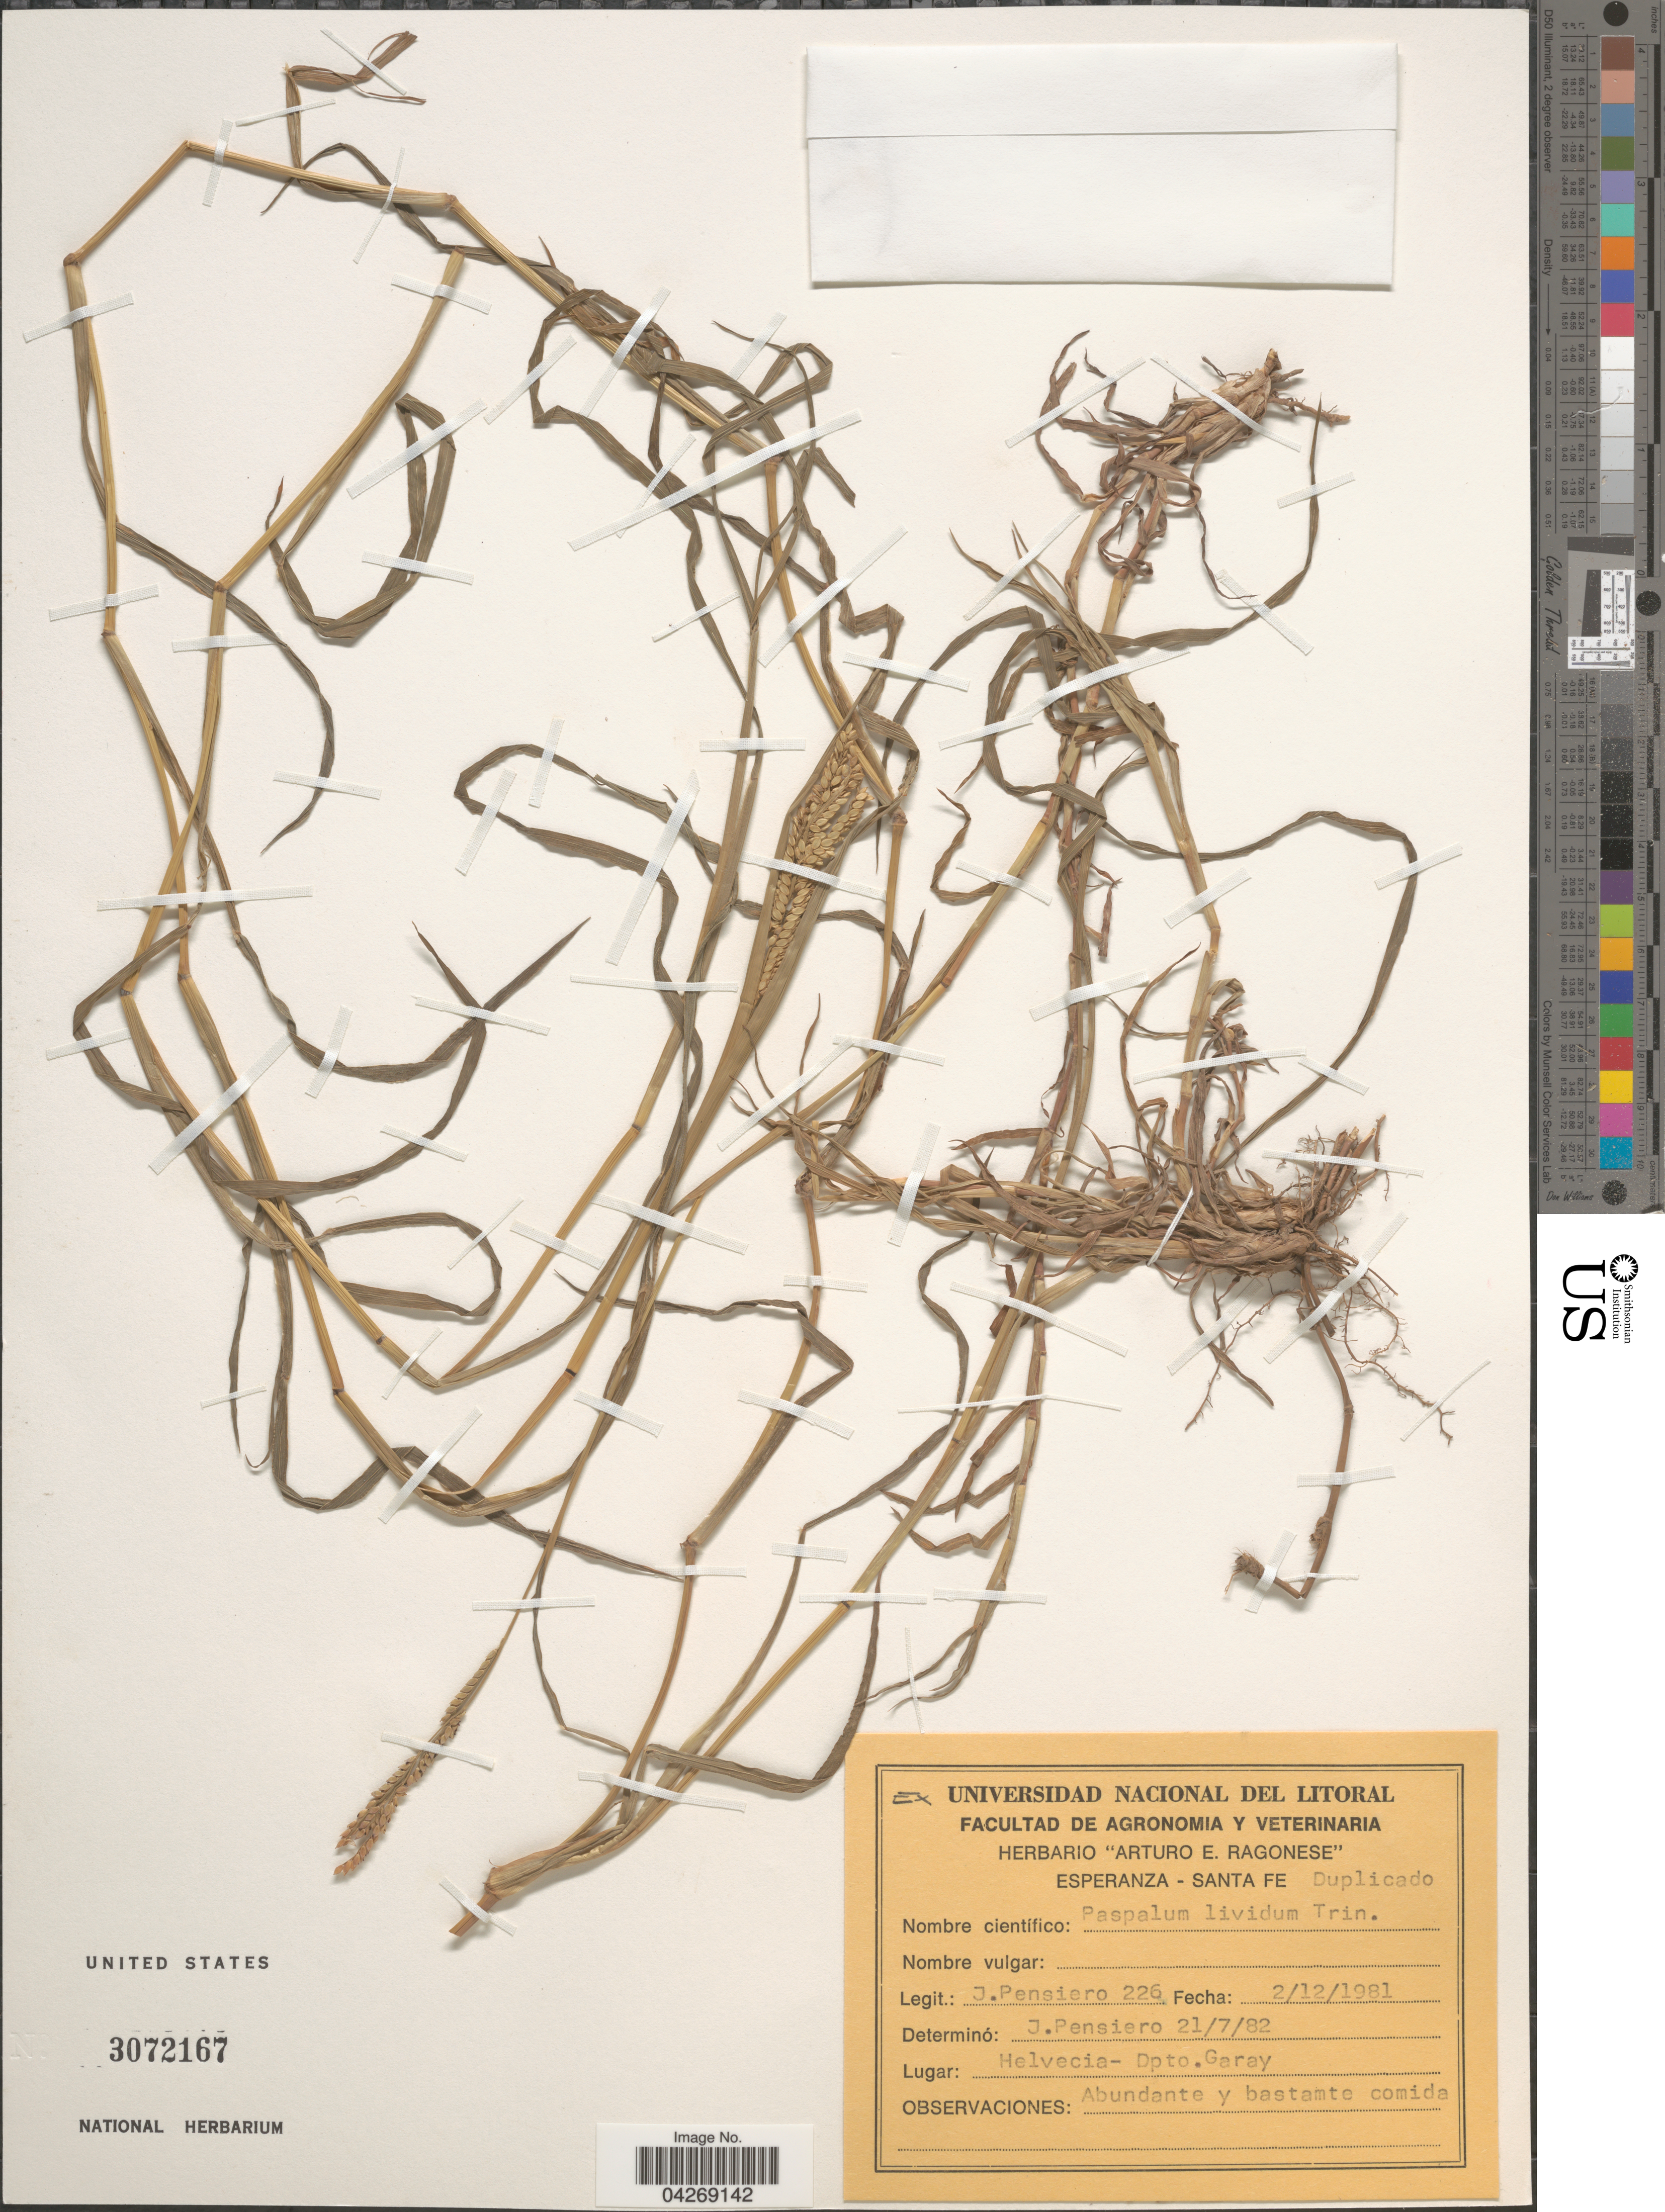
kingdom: Plantae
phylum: Tracheophyta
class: Liliopsida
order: Poales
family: Poaceae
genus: Paspalum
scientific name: Paspalum denticulatum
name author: Trin.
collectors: J. Pensiero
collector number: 226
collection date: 1981-12-02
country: Argentina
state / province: Santa Fe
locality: Helvecia - Dpto. Garay.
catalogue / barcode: US 3072167